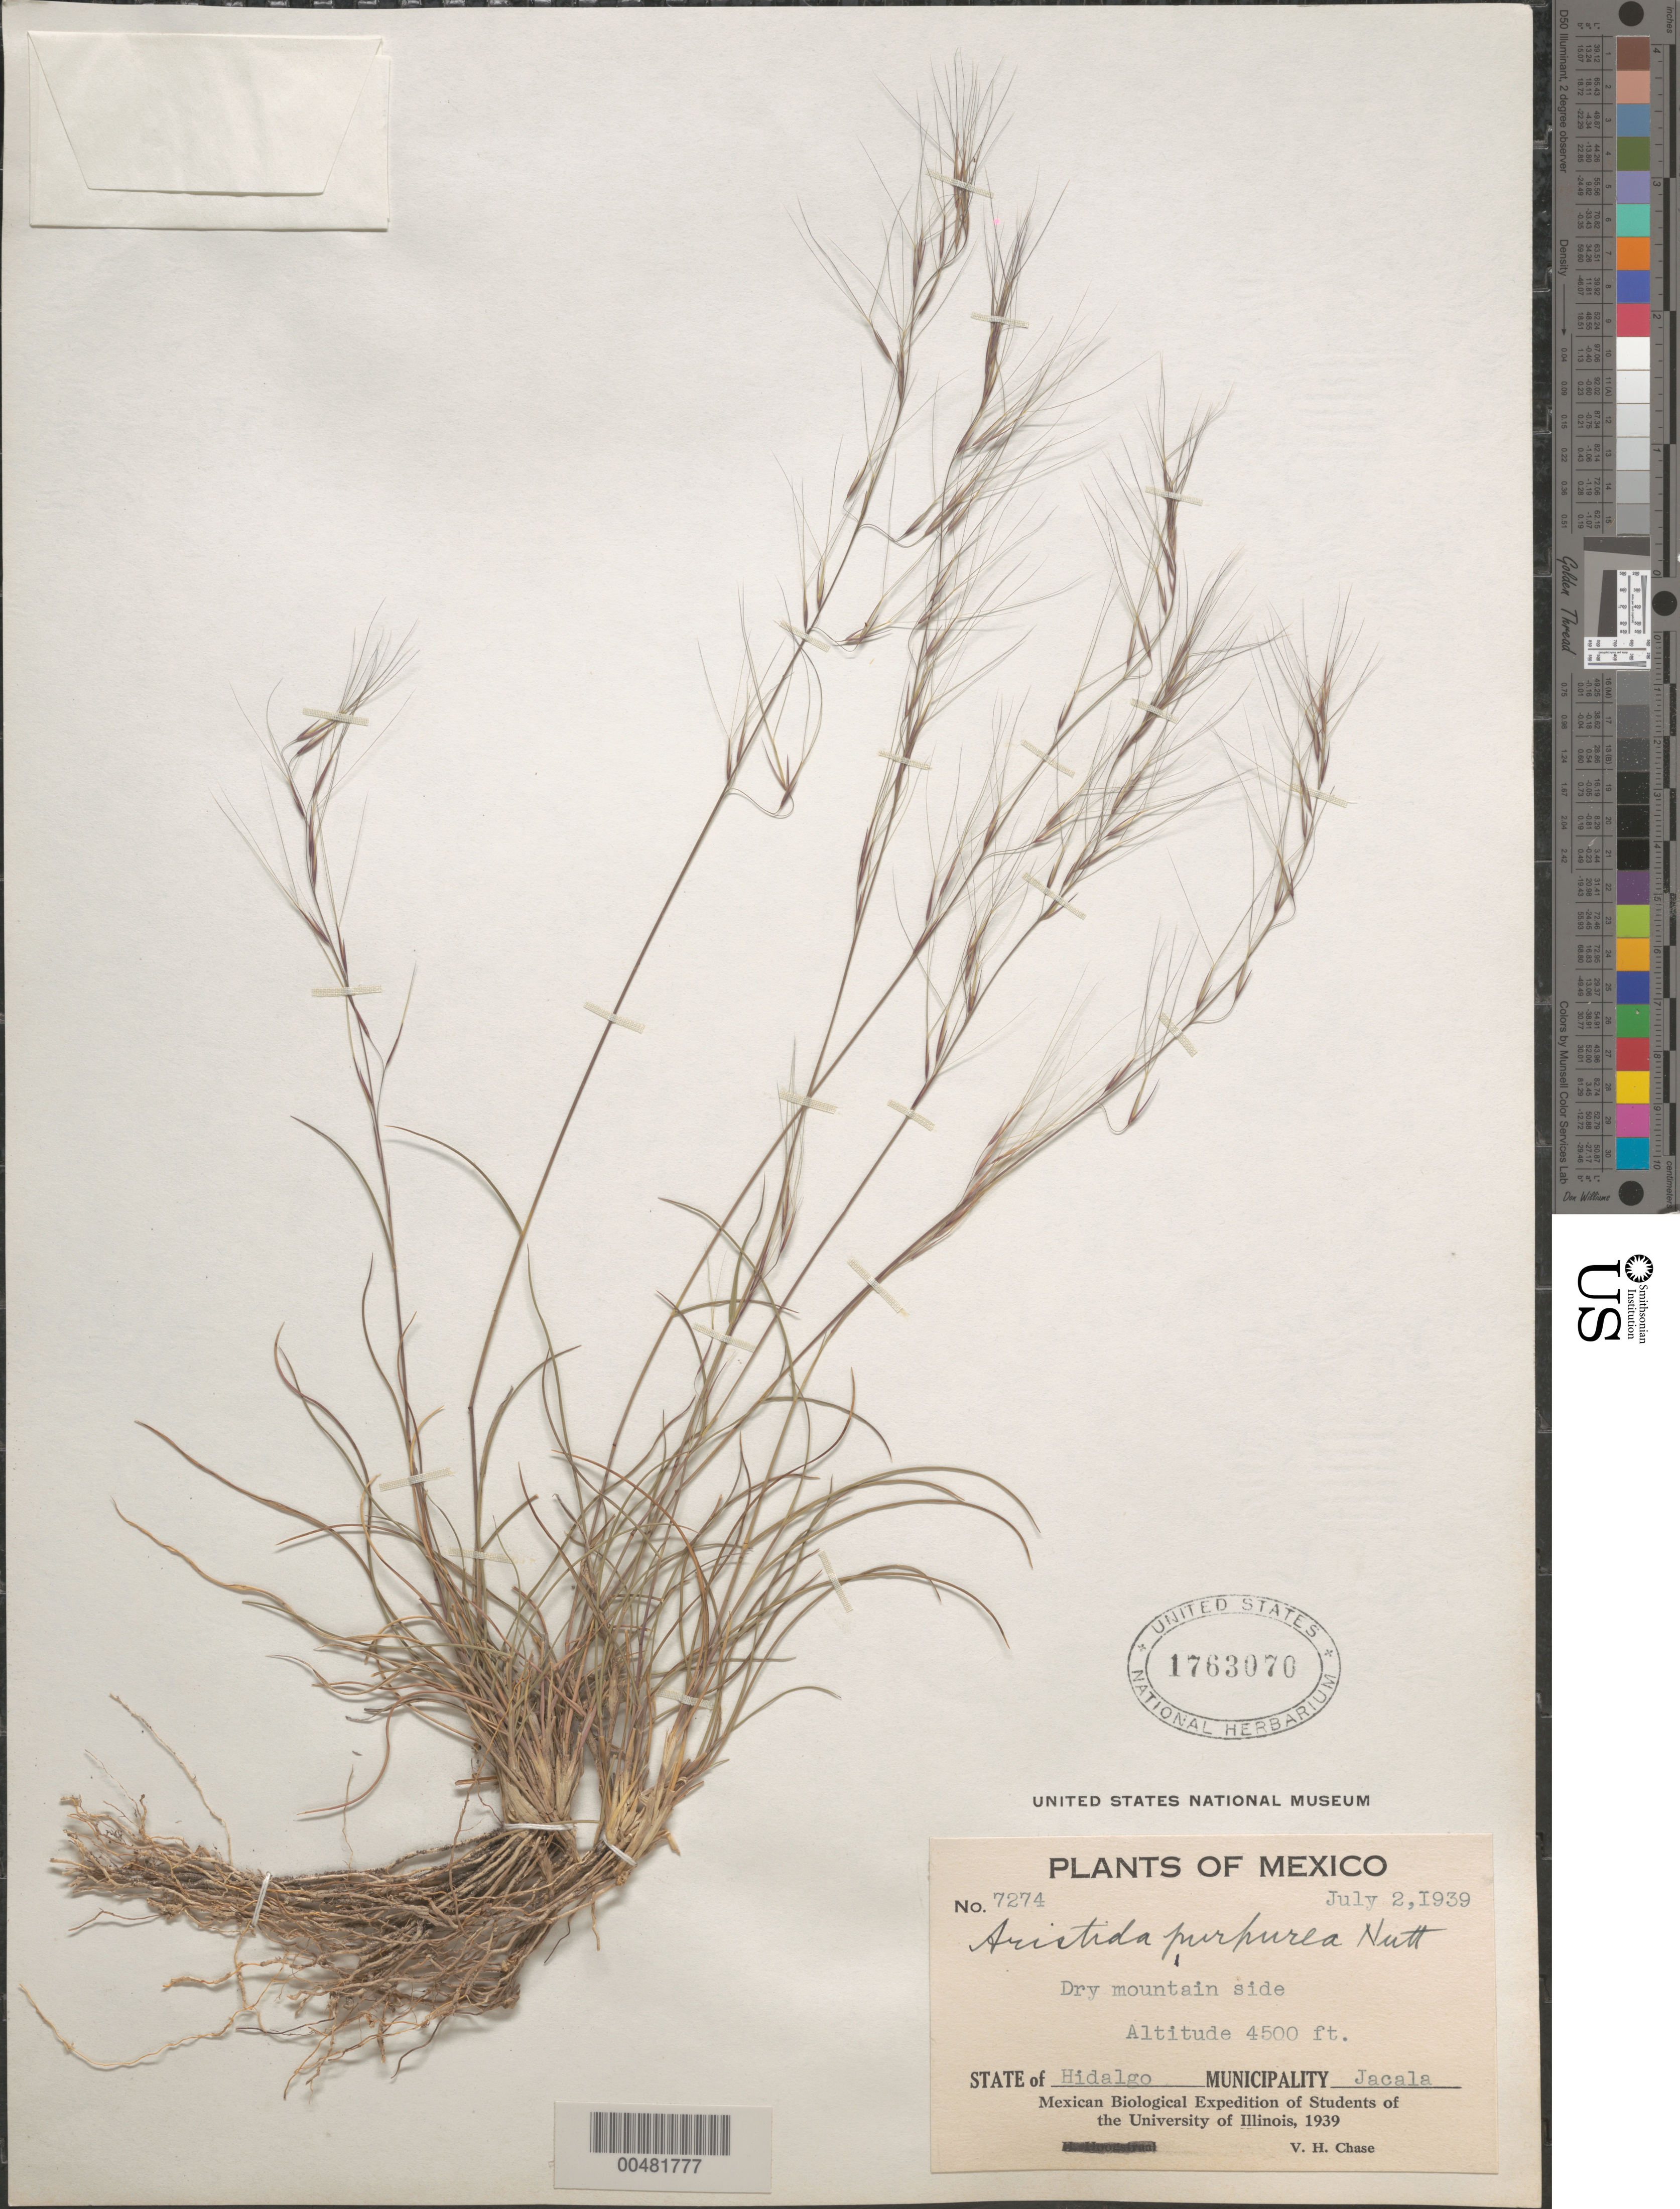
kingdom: Plantae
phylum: Tracheophyta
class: Liliopsida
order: Poales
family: Poaceae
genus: Aristida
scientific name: Aristida purpurea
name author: Nutt.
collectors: V. H. Chase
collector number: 7274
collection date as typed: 2 Jul 1939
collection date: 1939-07-02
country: Mexico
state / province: Hidalgo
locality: Municipality Jacala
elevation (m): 1372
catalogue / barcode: US 1763070